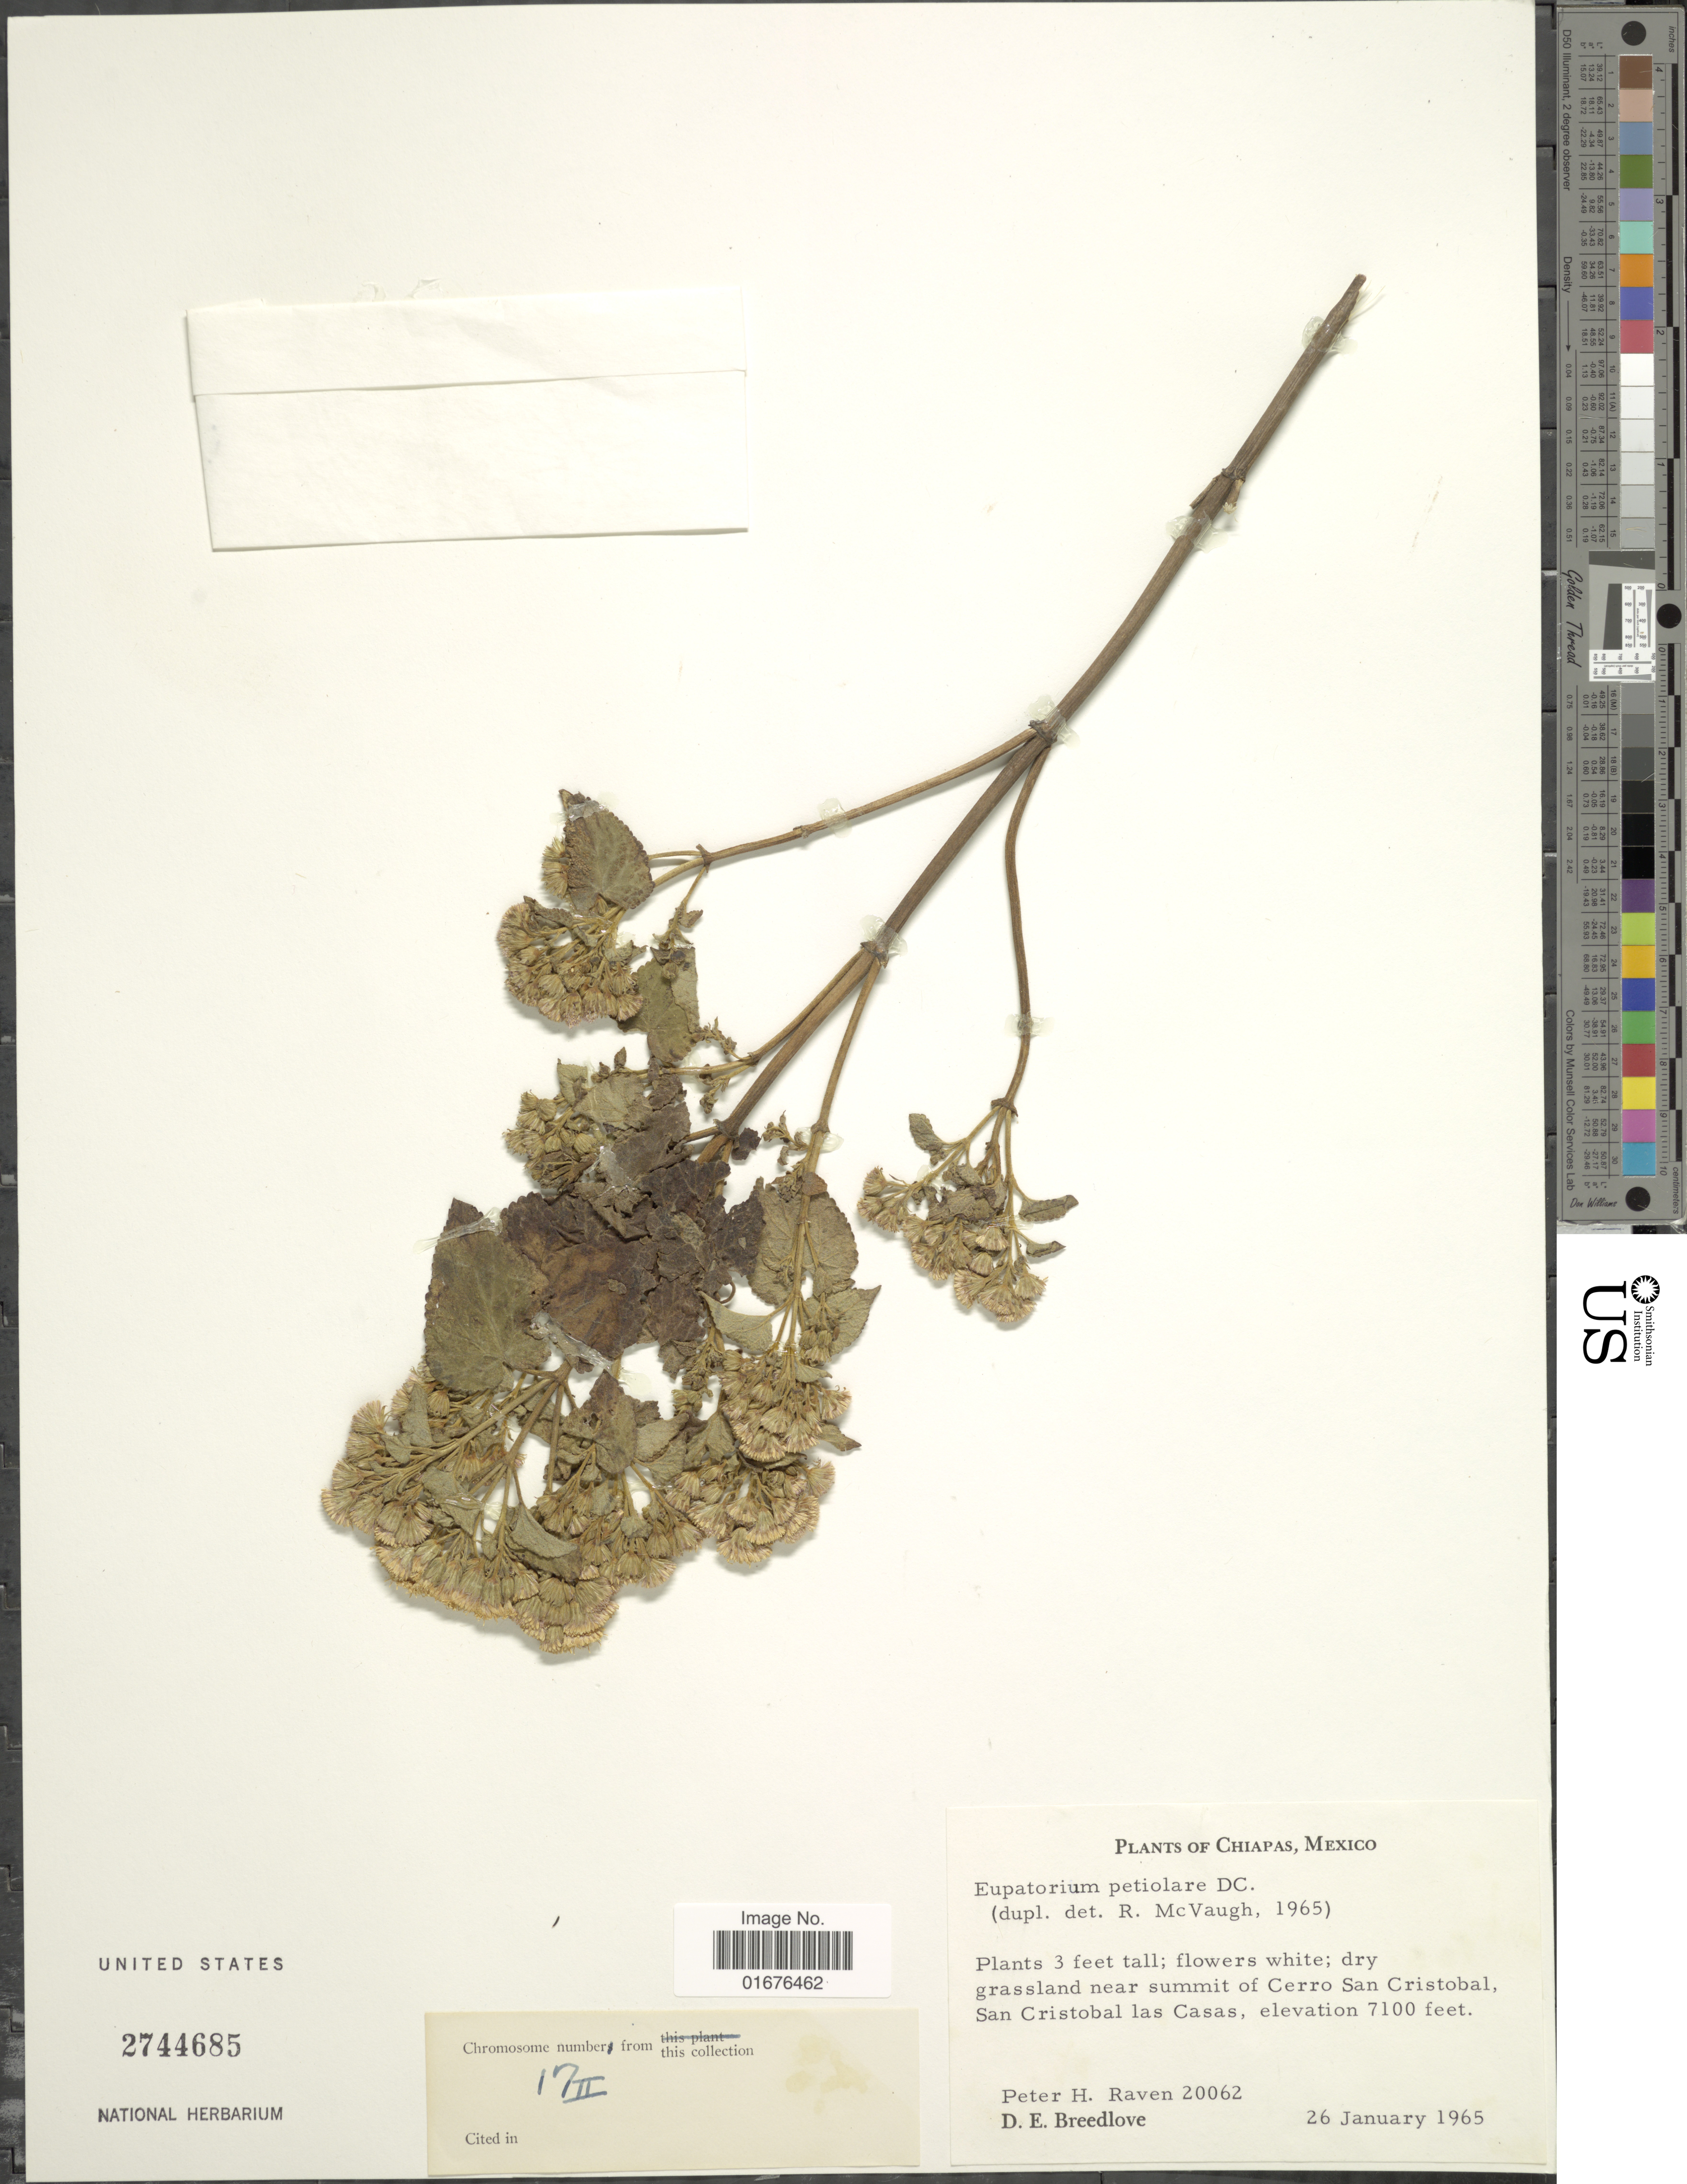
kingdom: Plantae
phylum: Tracheophyta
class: Magnoliopsida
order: Asterales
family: Asteraceae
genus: Ageratina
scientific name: Ageratina petiolaris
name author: (Moc. & Sessé ex DC.) R.M. King & H. Rob.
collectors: P. Raven & D. E. Breedlove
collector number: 20062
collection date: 1965-01-26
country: Mexico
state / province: Chiapas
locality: Dry grassland near summit of Cerro San Cristobal, San Cristobal las Casas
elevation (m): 2164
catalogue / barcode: US 2744685